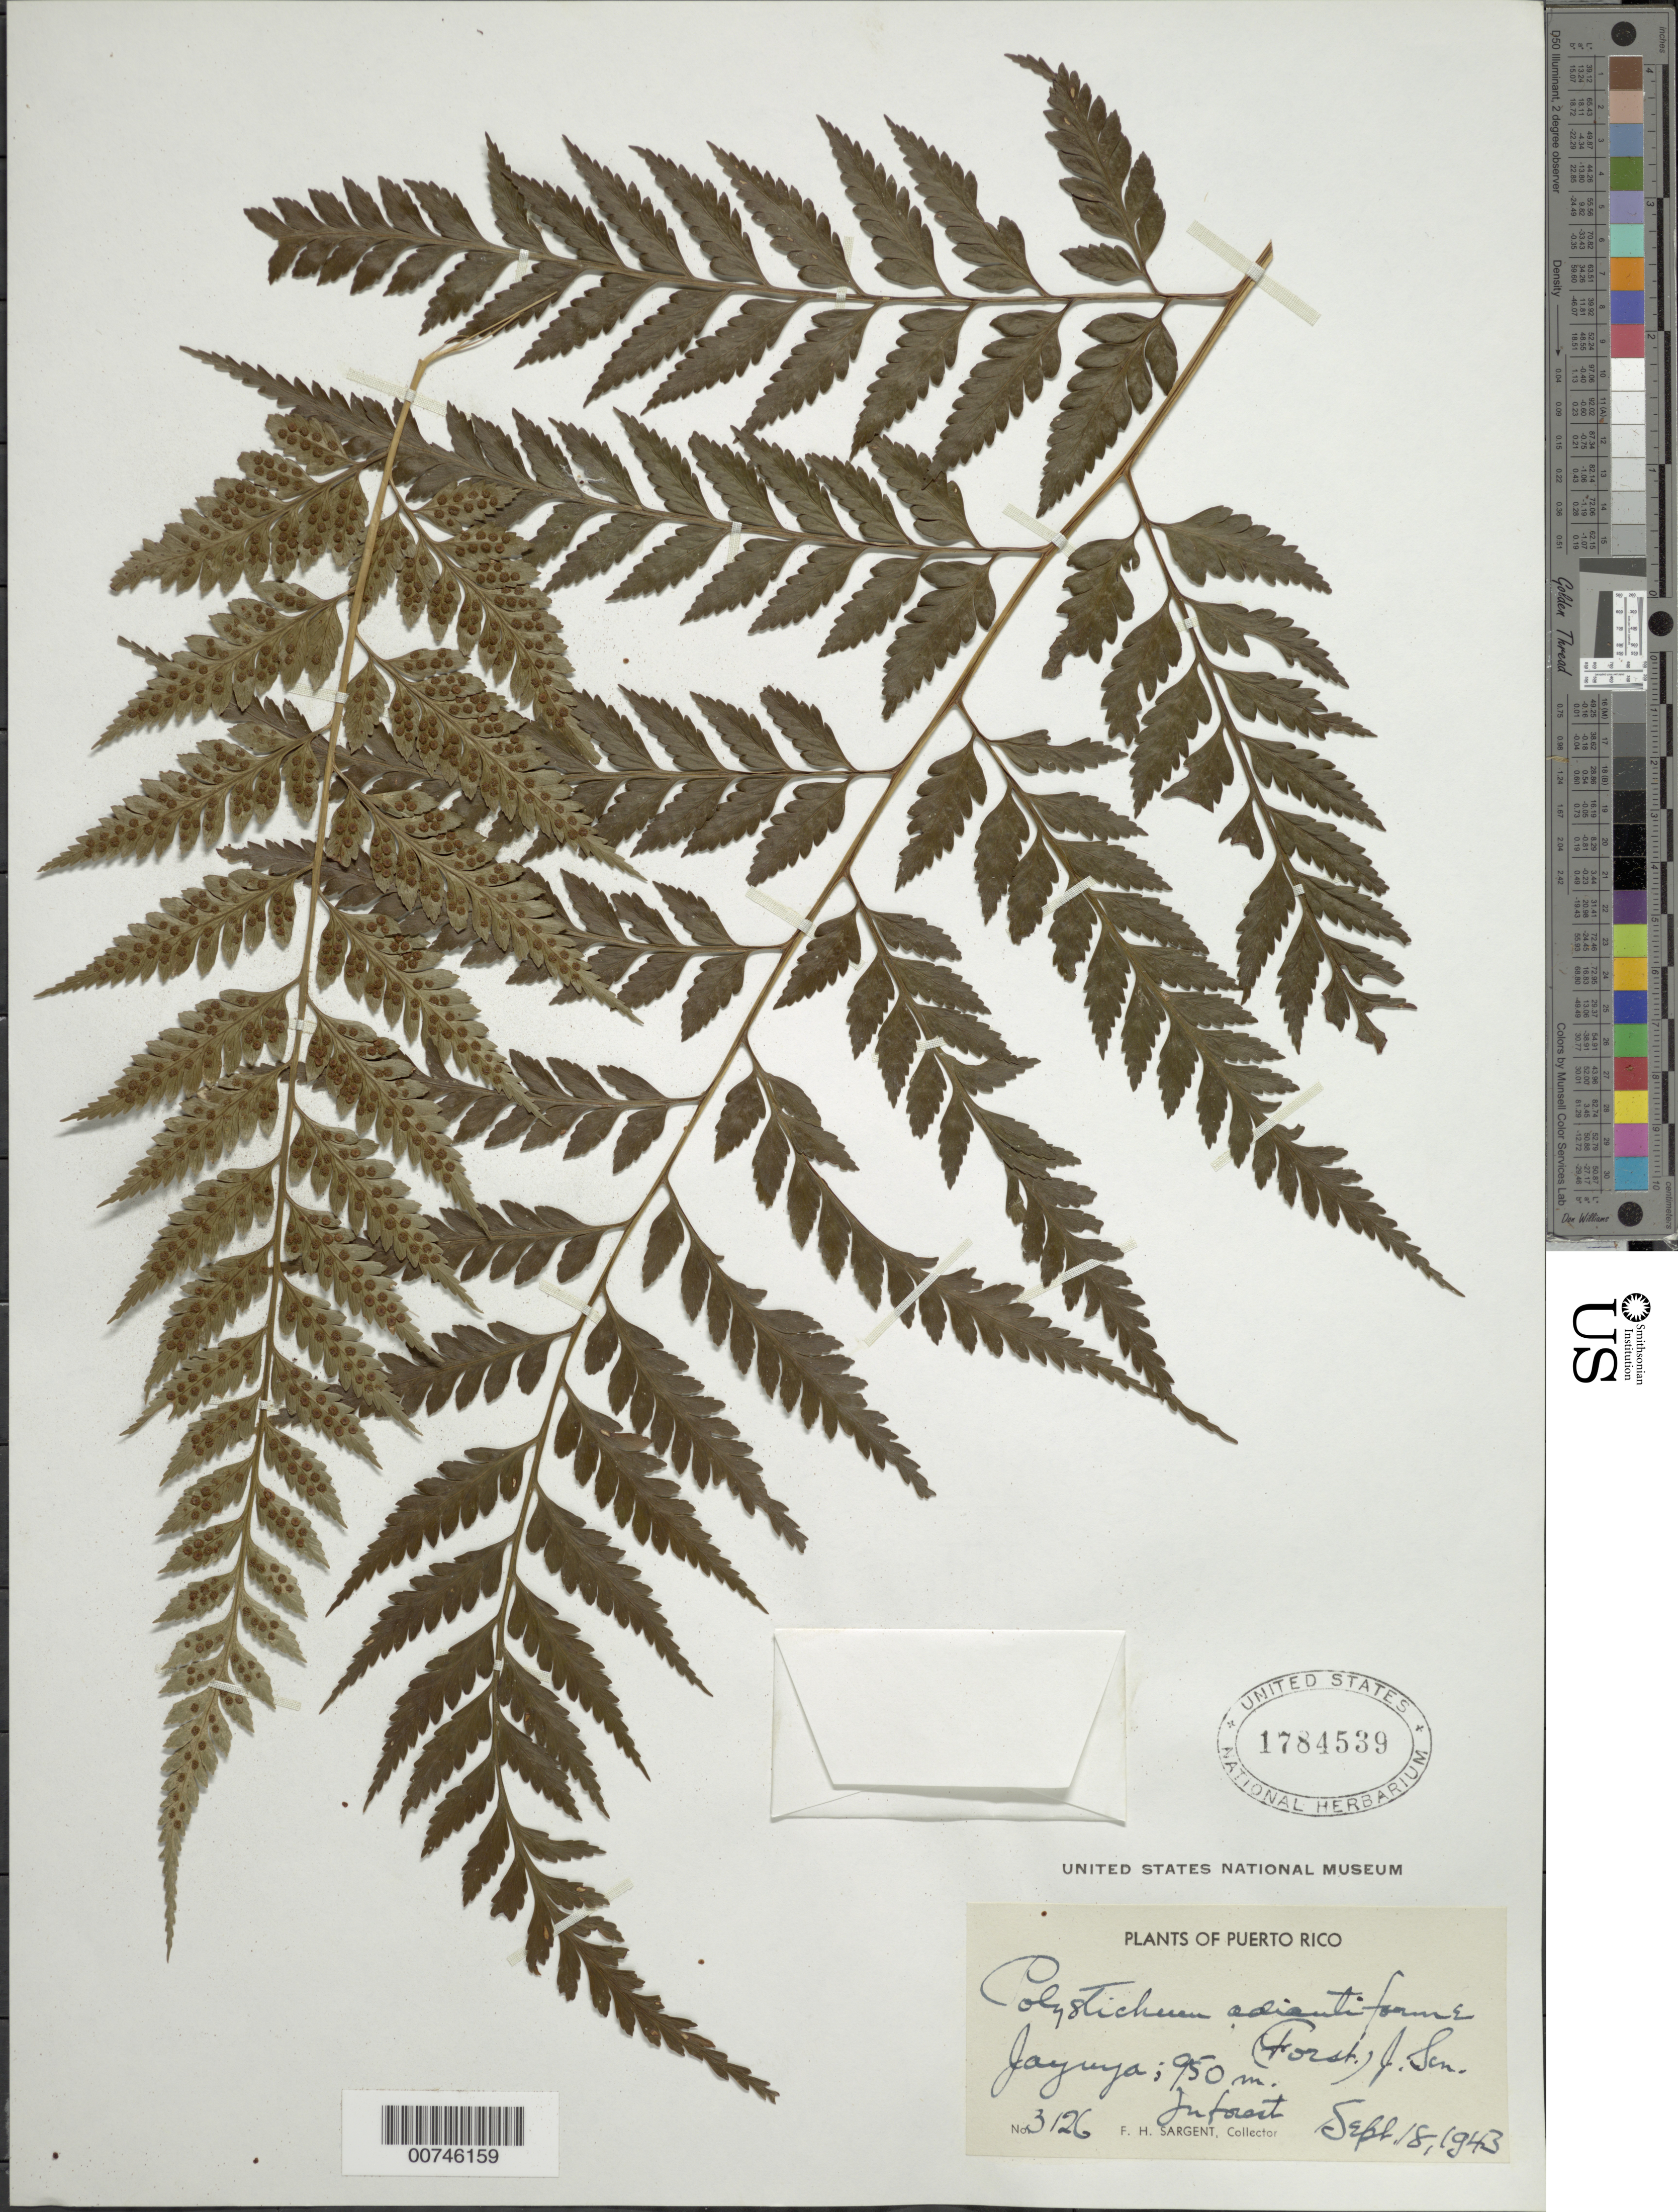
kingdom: Plantae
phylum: Tracheophyta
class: Polypodiopsida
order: Polypodiales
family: Dryopteridaceae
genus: Rumohra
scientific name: Rumohra adiantiformis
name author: (G. Forst.) Ching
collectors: F. H. Sargent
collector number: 3126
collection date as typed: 18 Sep 1943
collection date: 1943-09-18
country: Puerto Rico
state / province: Jayuya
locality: Jayuya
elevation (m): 950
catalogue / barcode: US 1784539